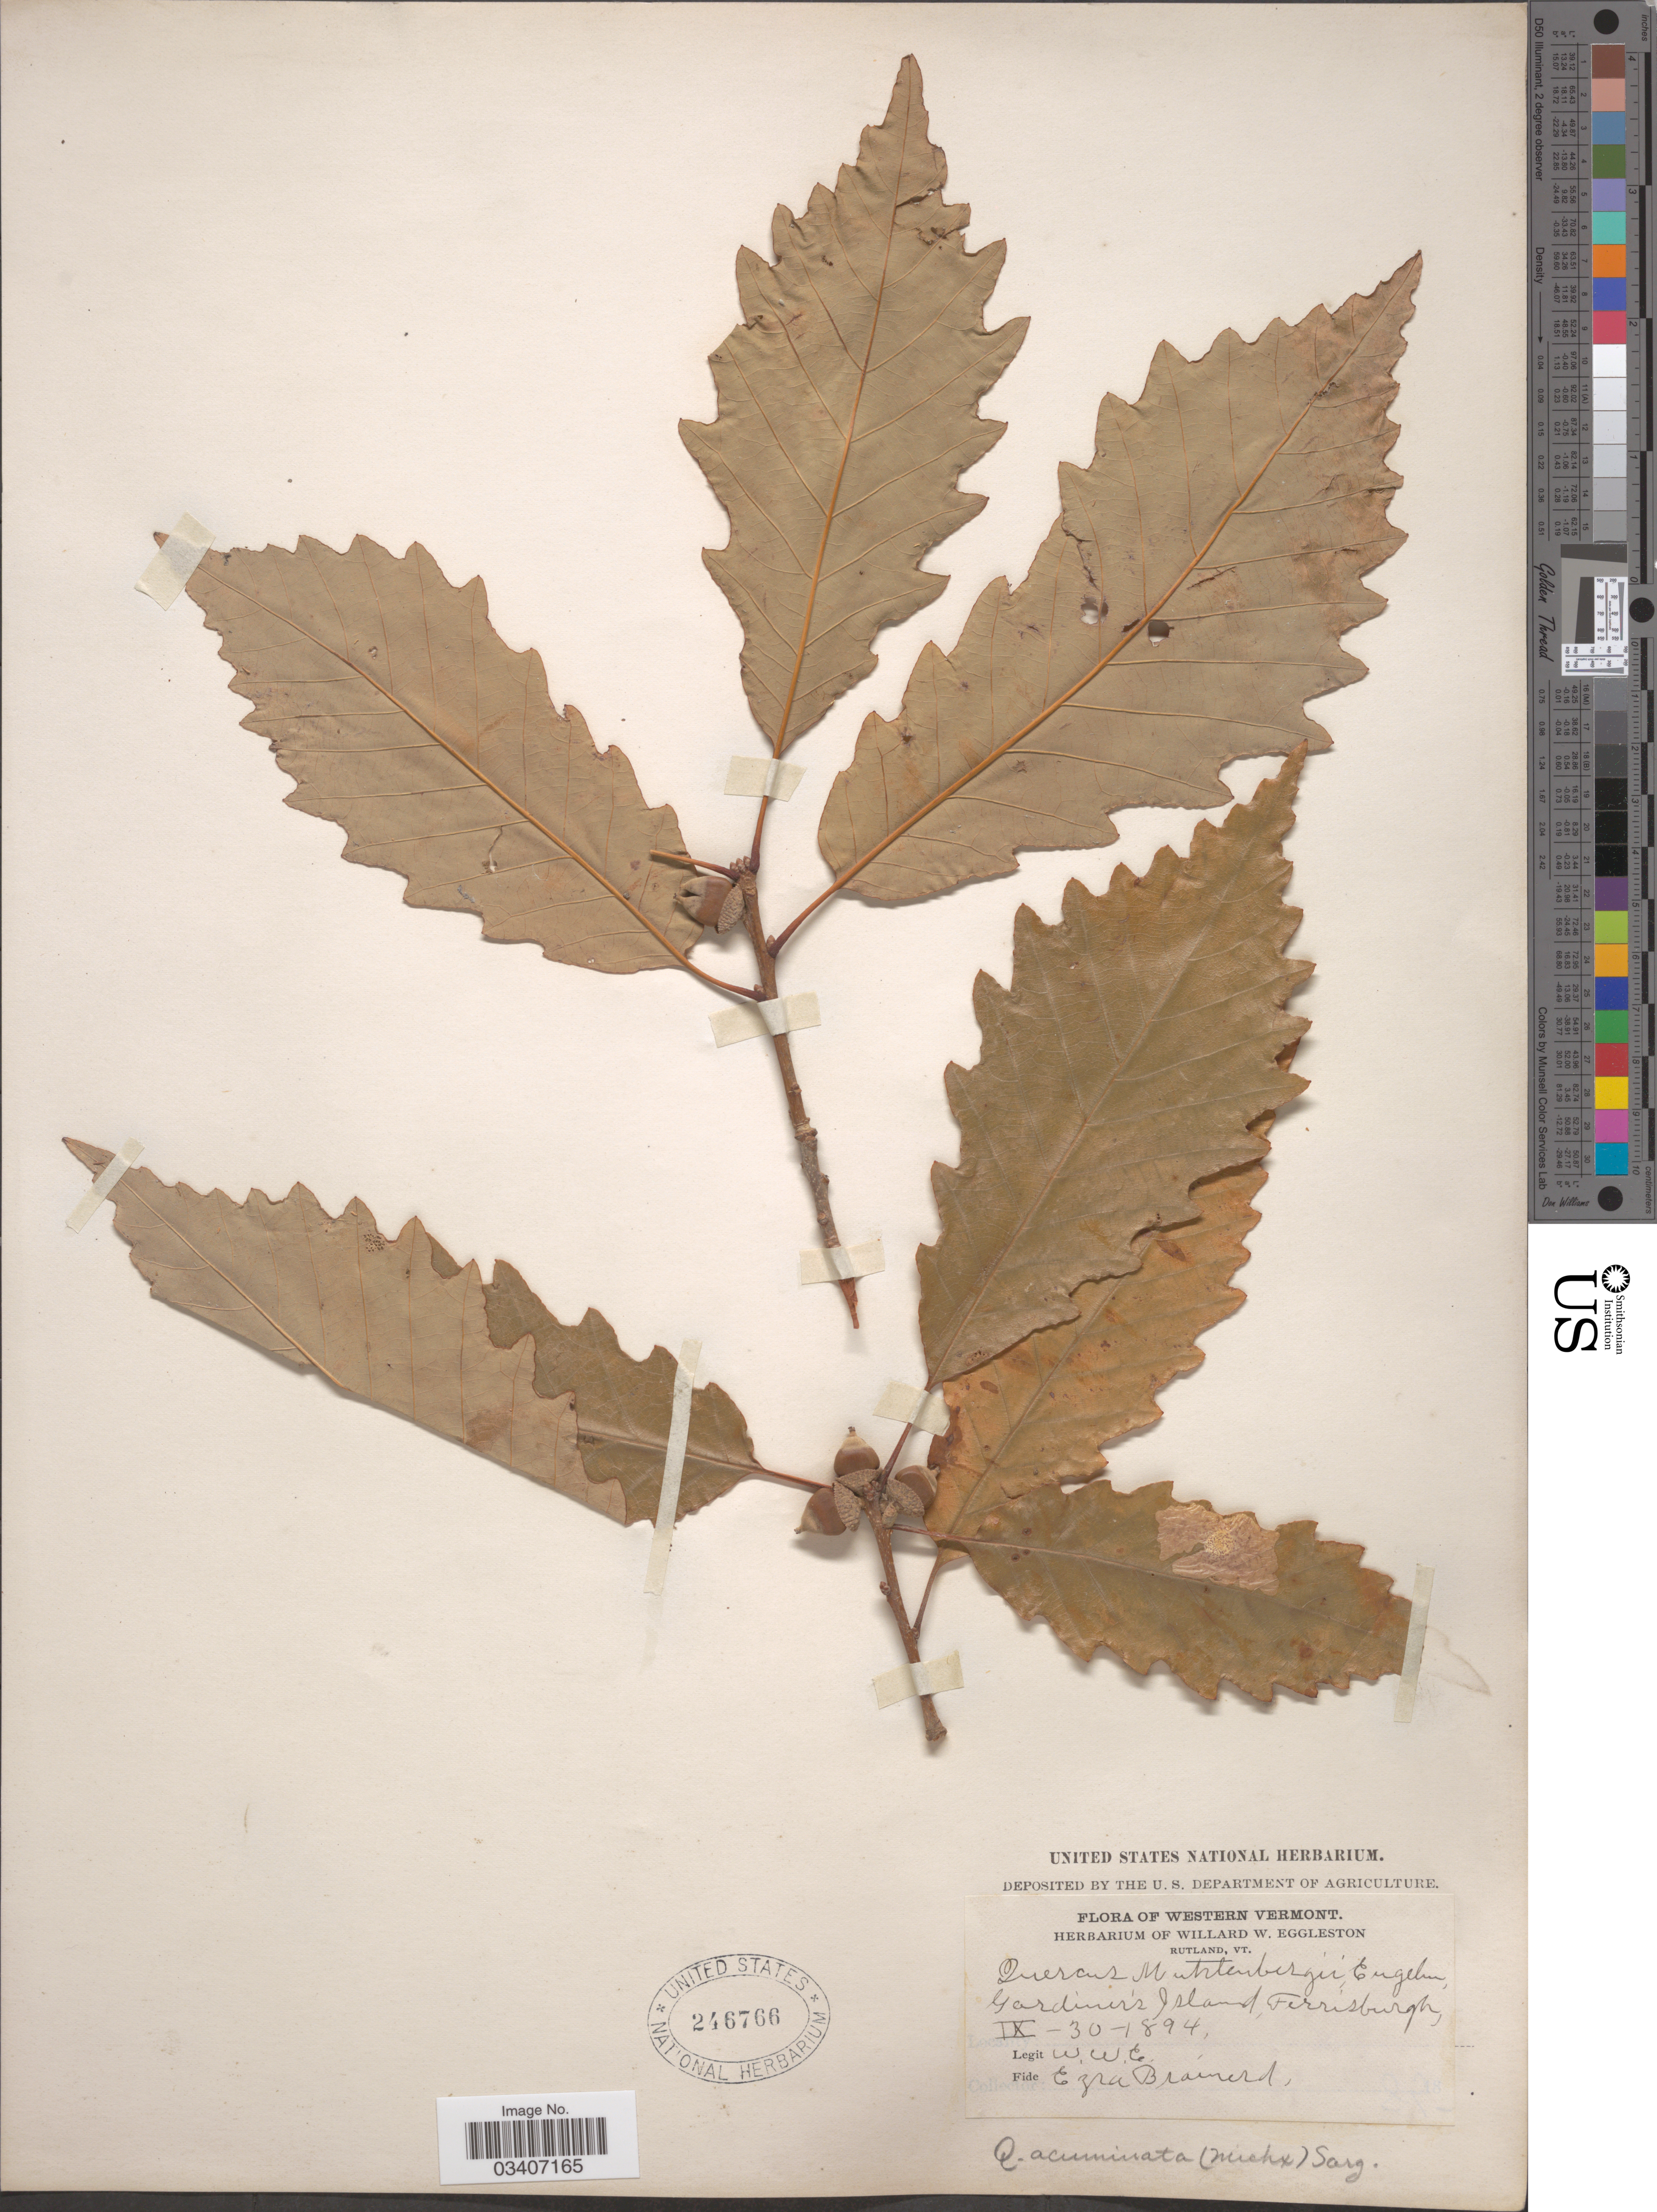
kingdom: Plantae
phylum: Tracheophyta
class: Magnoliopsida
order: Fagales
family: Fagaceae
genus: Quercus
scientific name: Quercus muehlenbergii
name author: Engelm.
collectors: W. W. Eggleston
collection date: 1894-09-30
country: United States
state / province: Vermont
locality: Western Vermont. Gardiner's Island, Ferrisburgh.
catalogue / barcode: US 246766